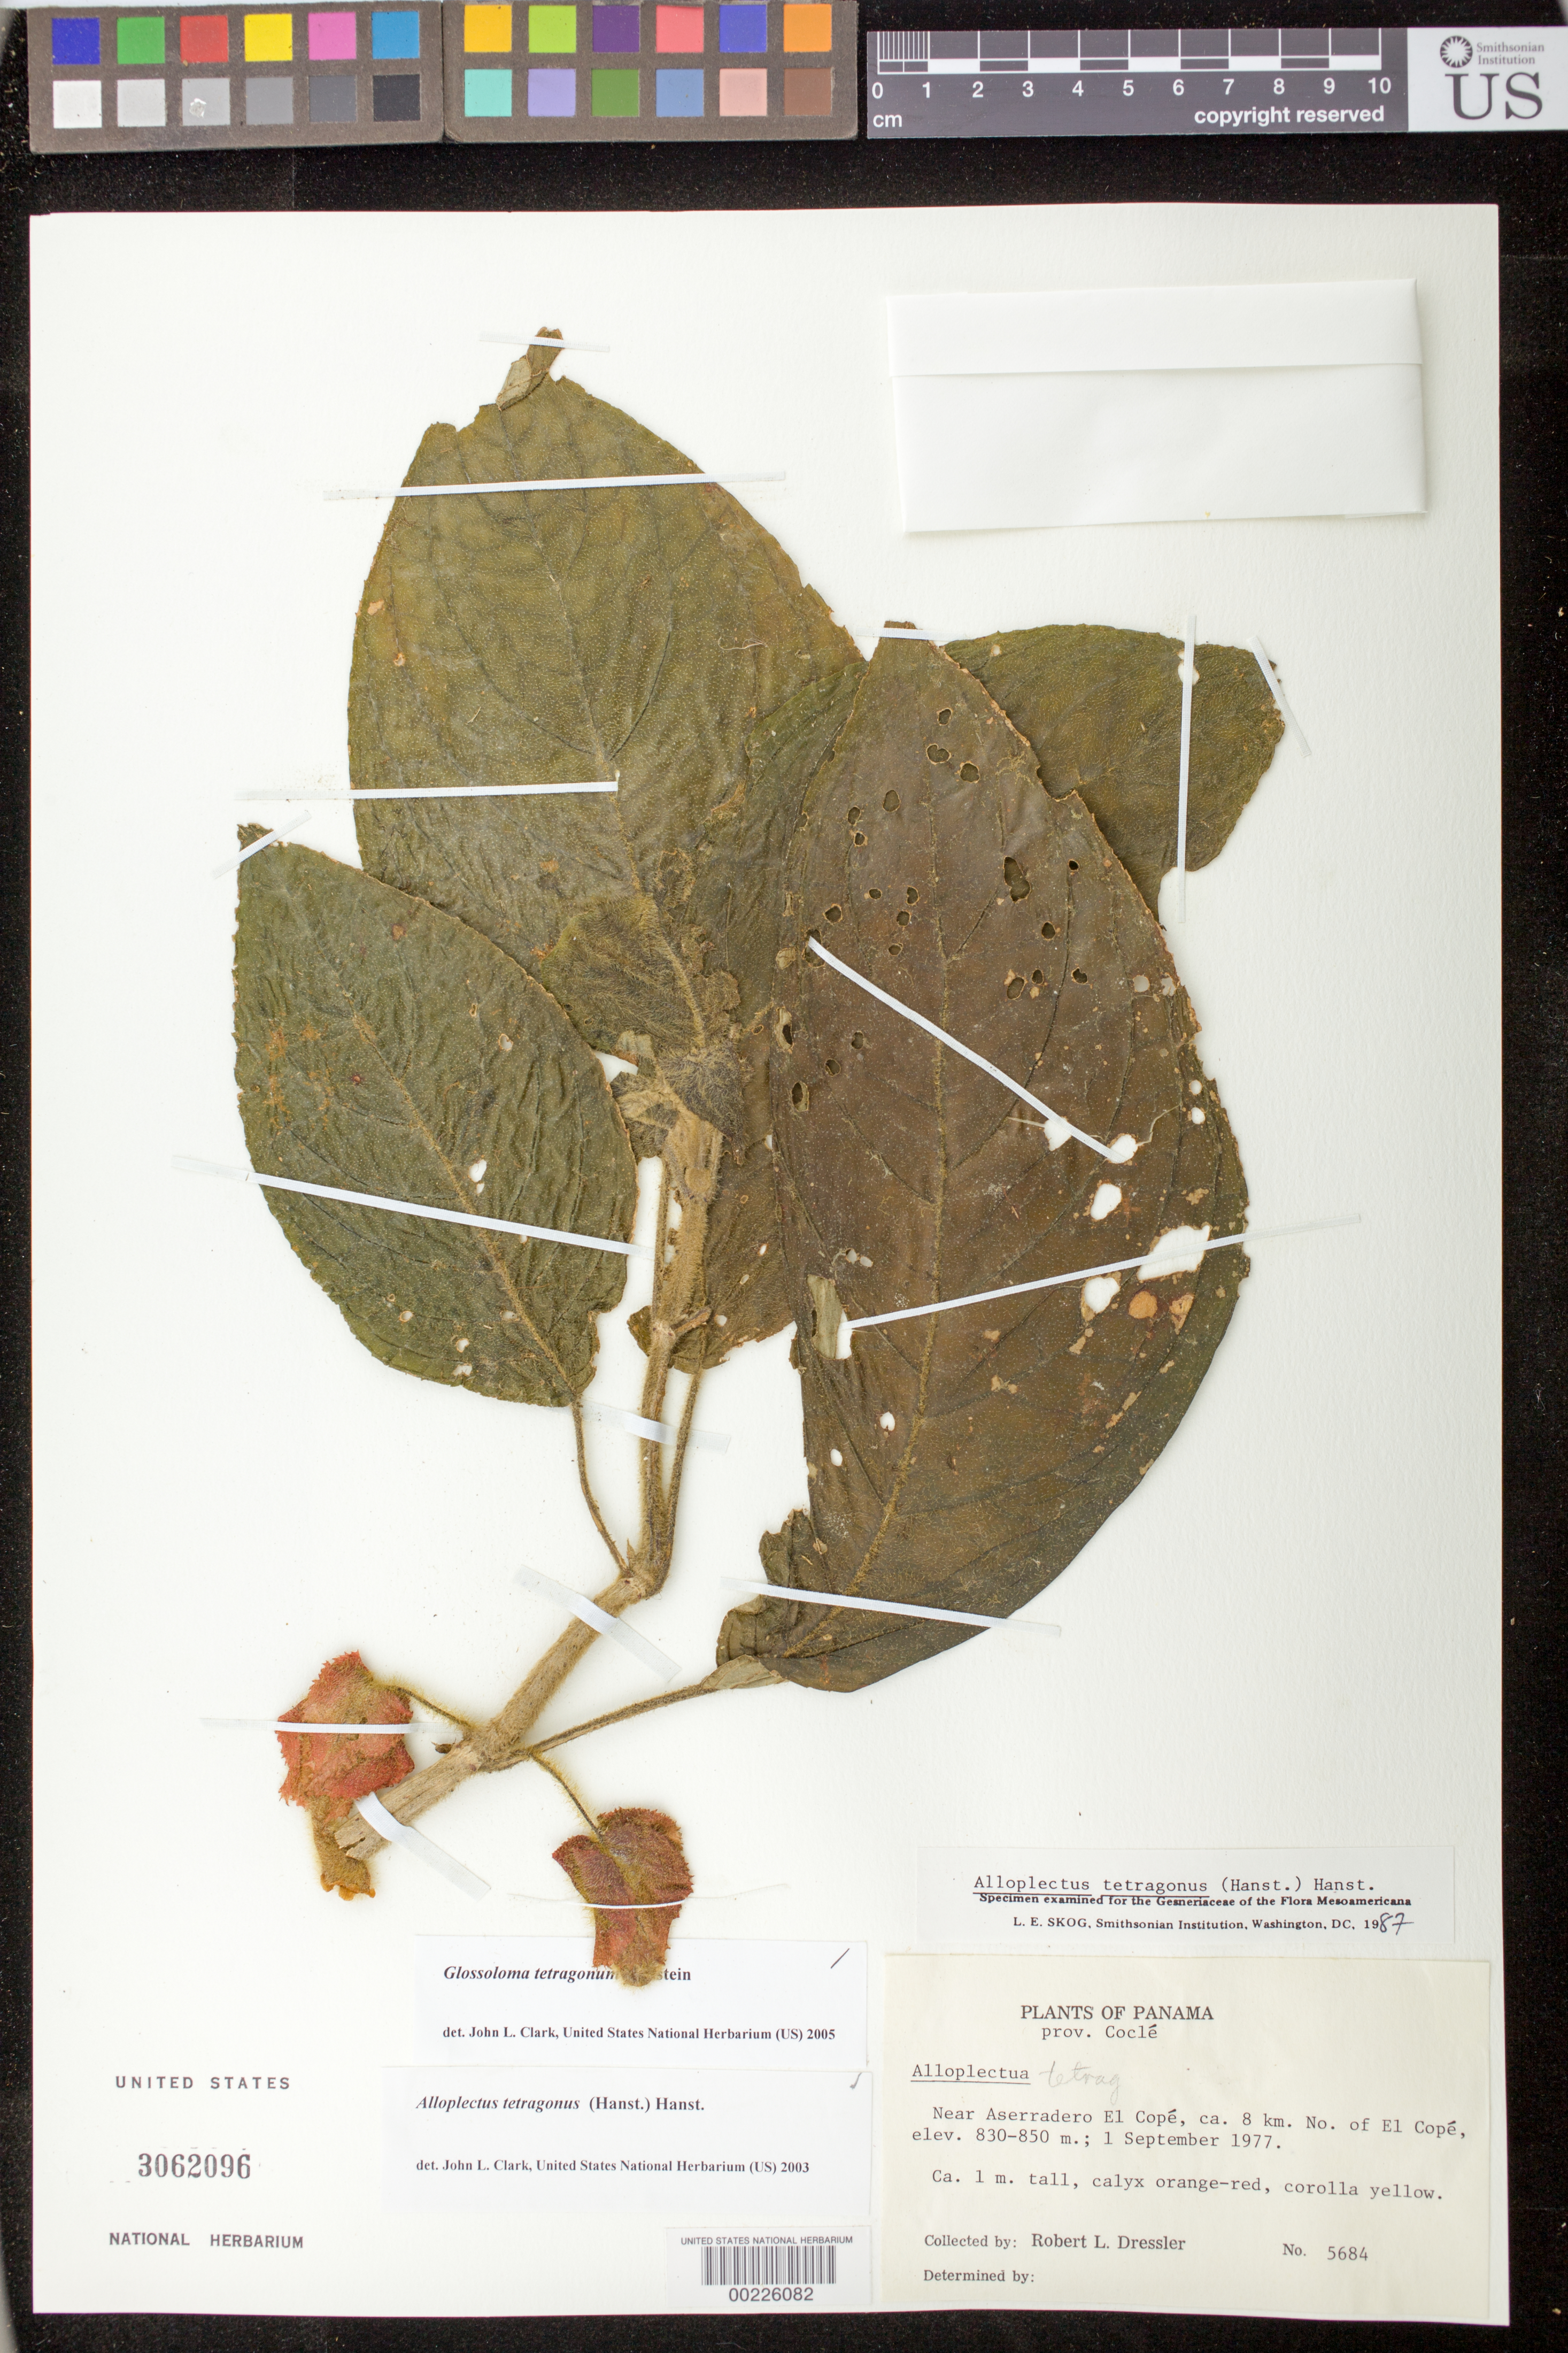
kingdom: Plantae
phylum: Tracheophyta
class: Magnoliopsida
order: Lamiales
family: Gesneriaceae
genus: Glossoloma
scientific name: Glossoloma tetragonum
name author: Hanst.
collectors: R. Dressler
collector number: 5684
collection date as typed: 01 Sep 1977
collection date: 1977-09-01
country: Panama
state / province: Coclé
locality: Near Aserradero El Cope, about 8 km N of El Cope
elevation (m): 830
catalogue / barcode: US 3062096